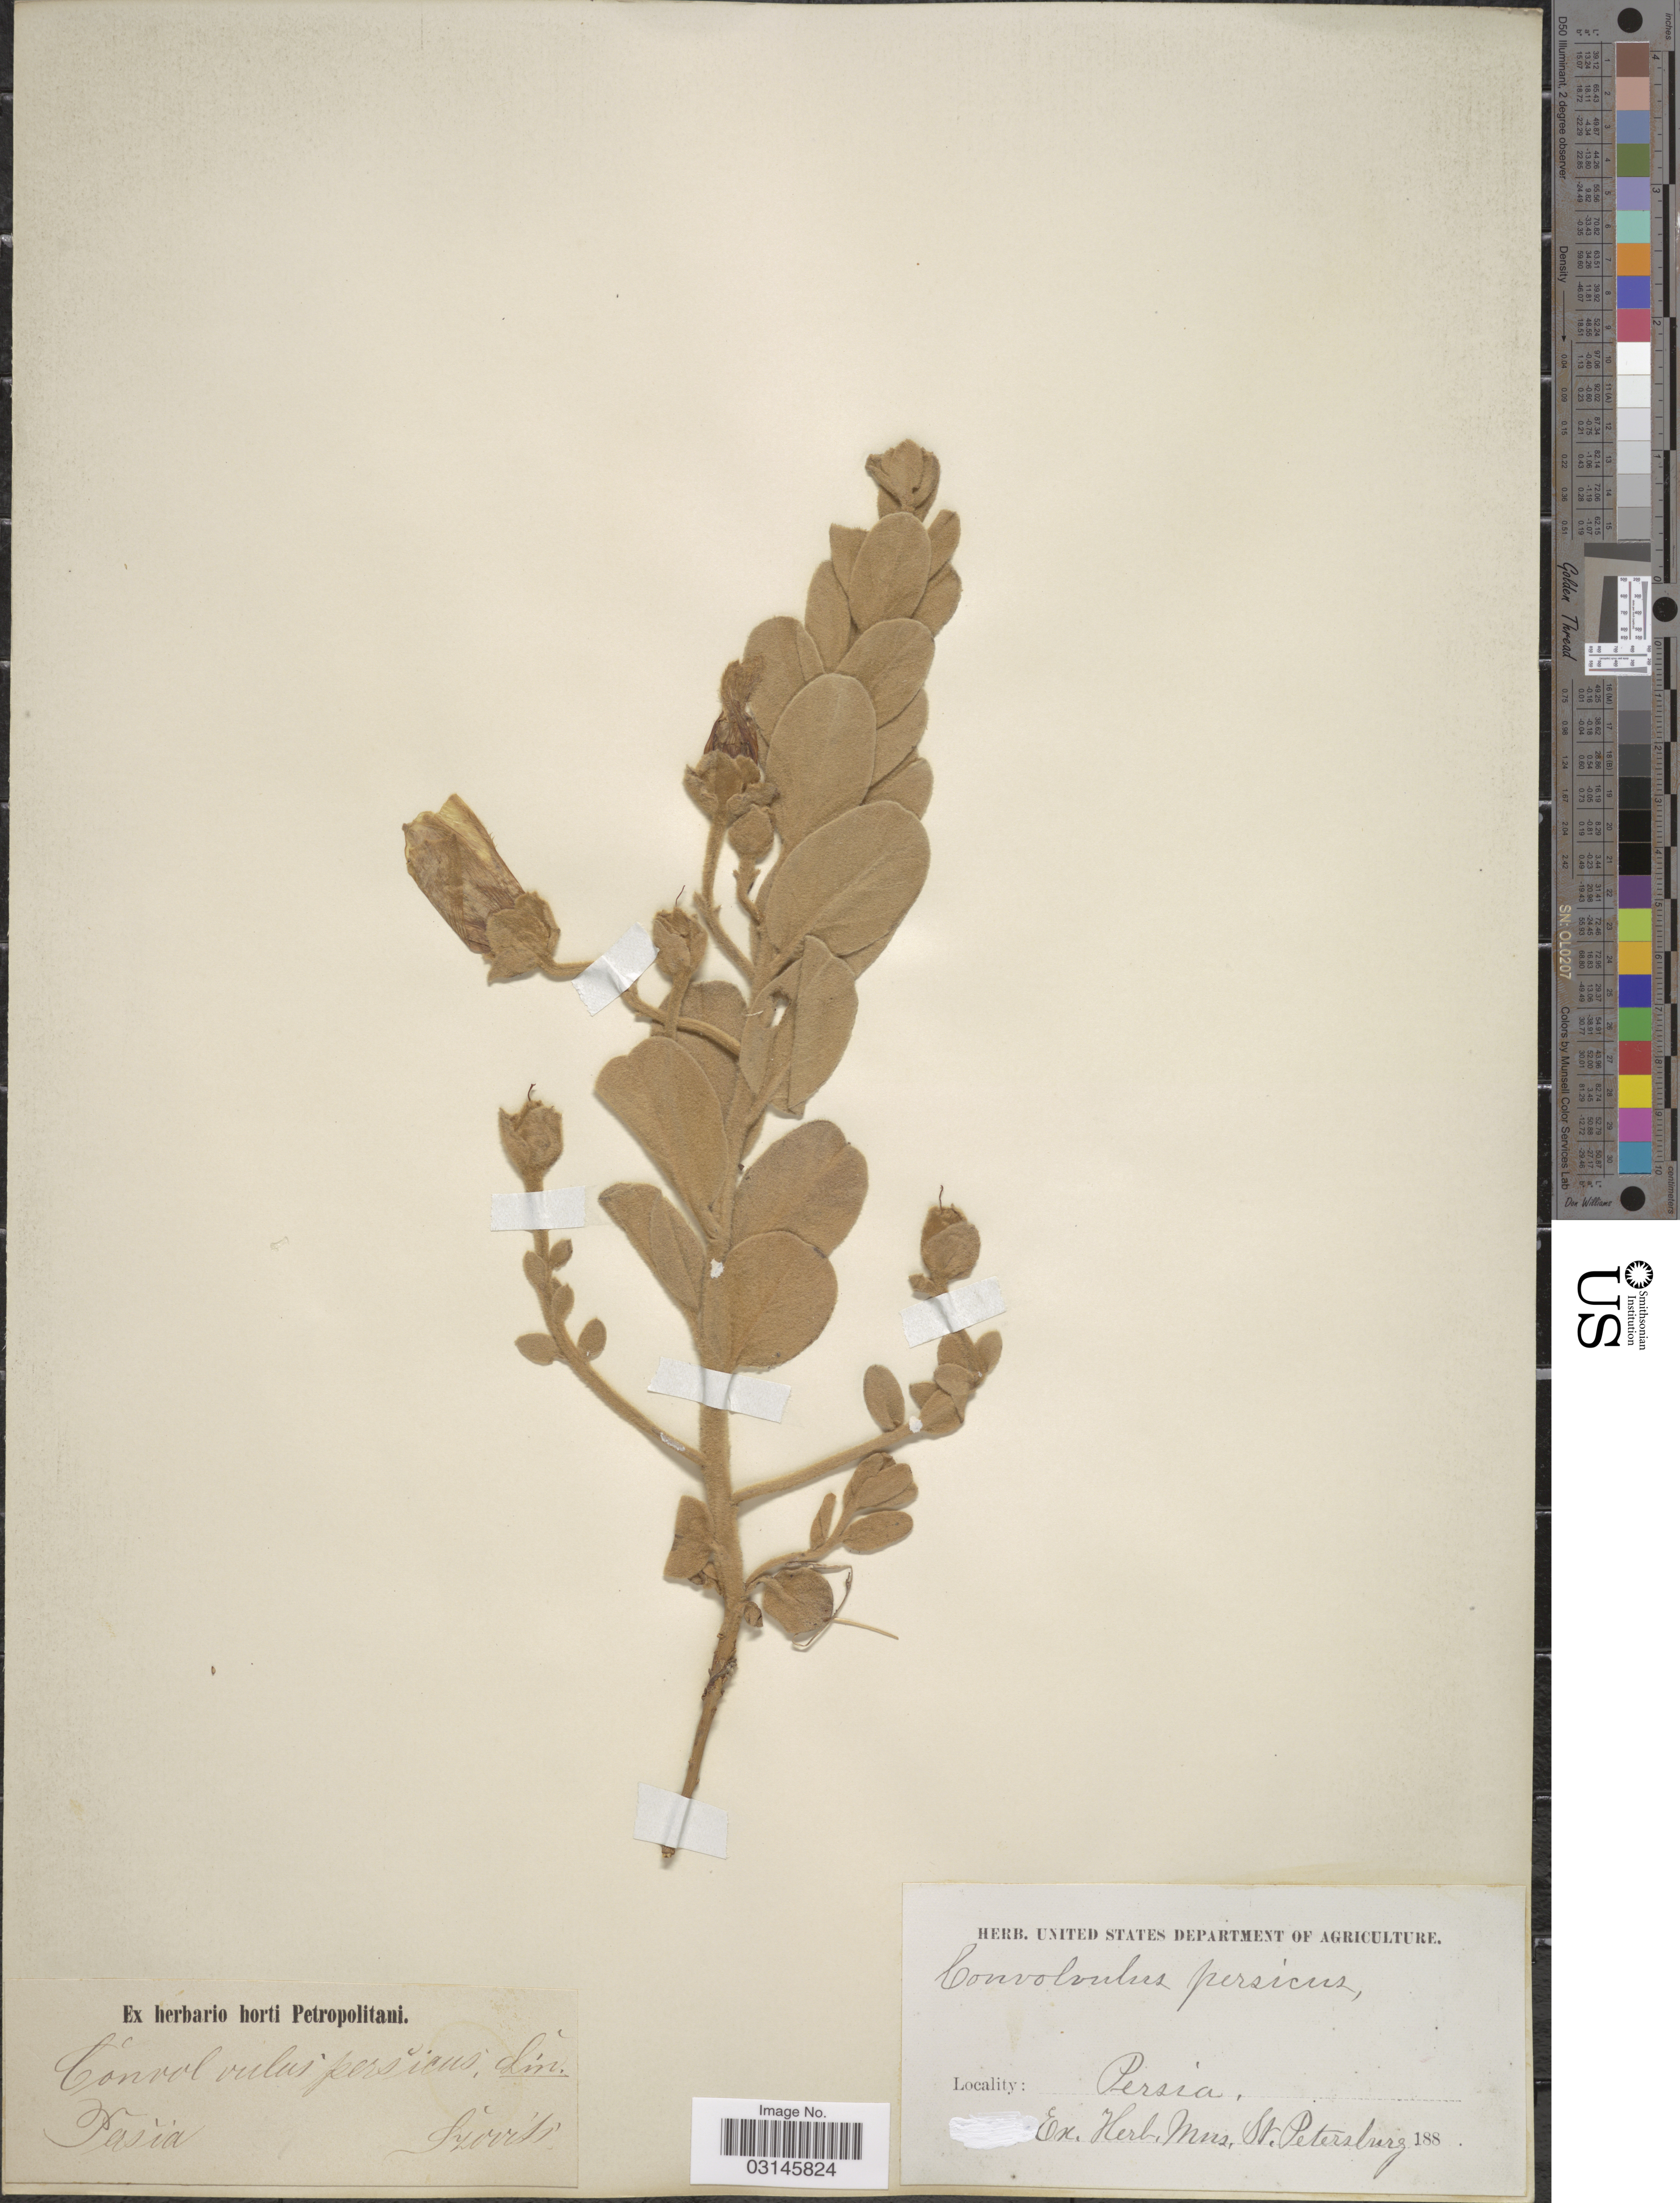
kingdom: Plantae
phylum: Tracheophyta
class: Magnoliopsida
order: Solanales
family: Convolvulaceae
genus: Convolvulus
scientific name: Convolvulus persicus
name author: L.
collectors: Szovits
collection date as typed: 188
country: Iran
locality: Persia.